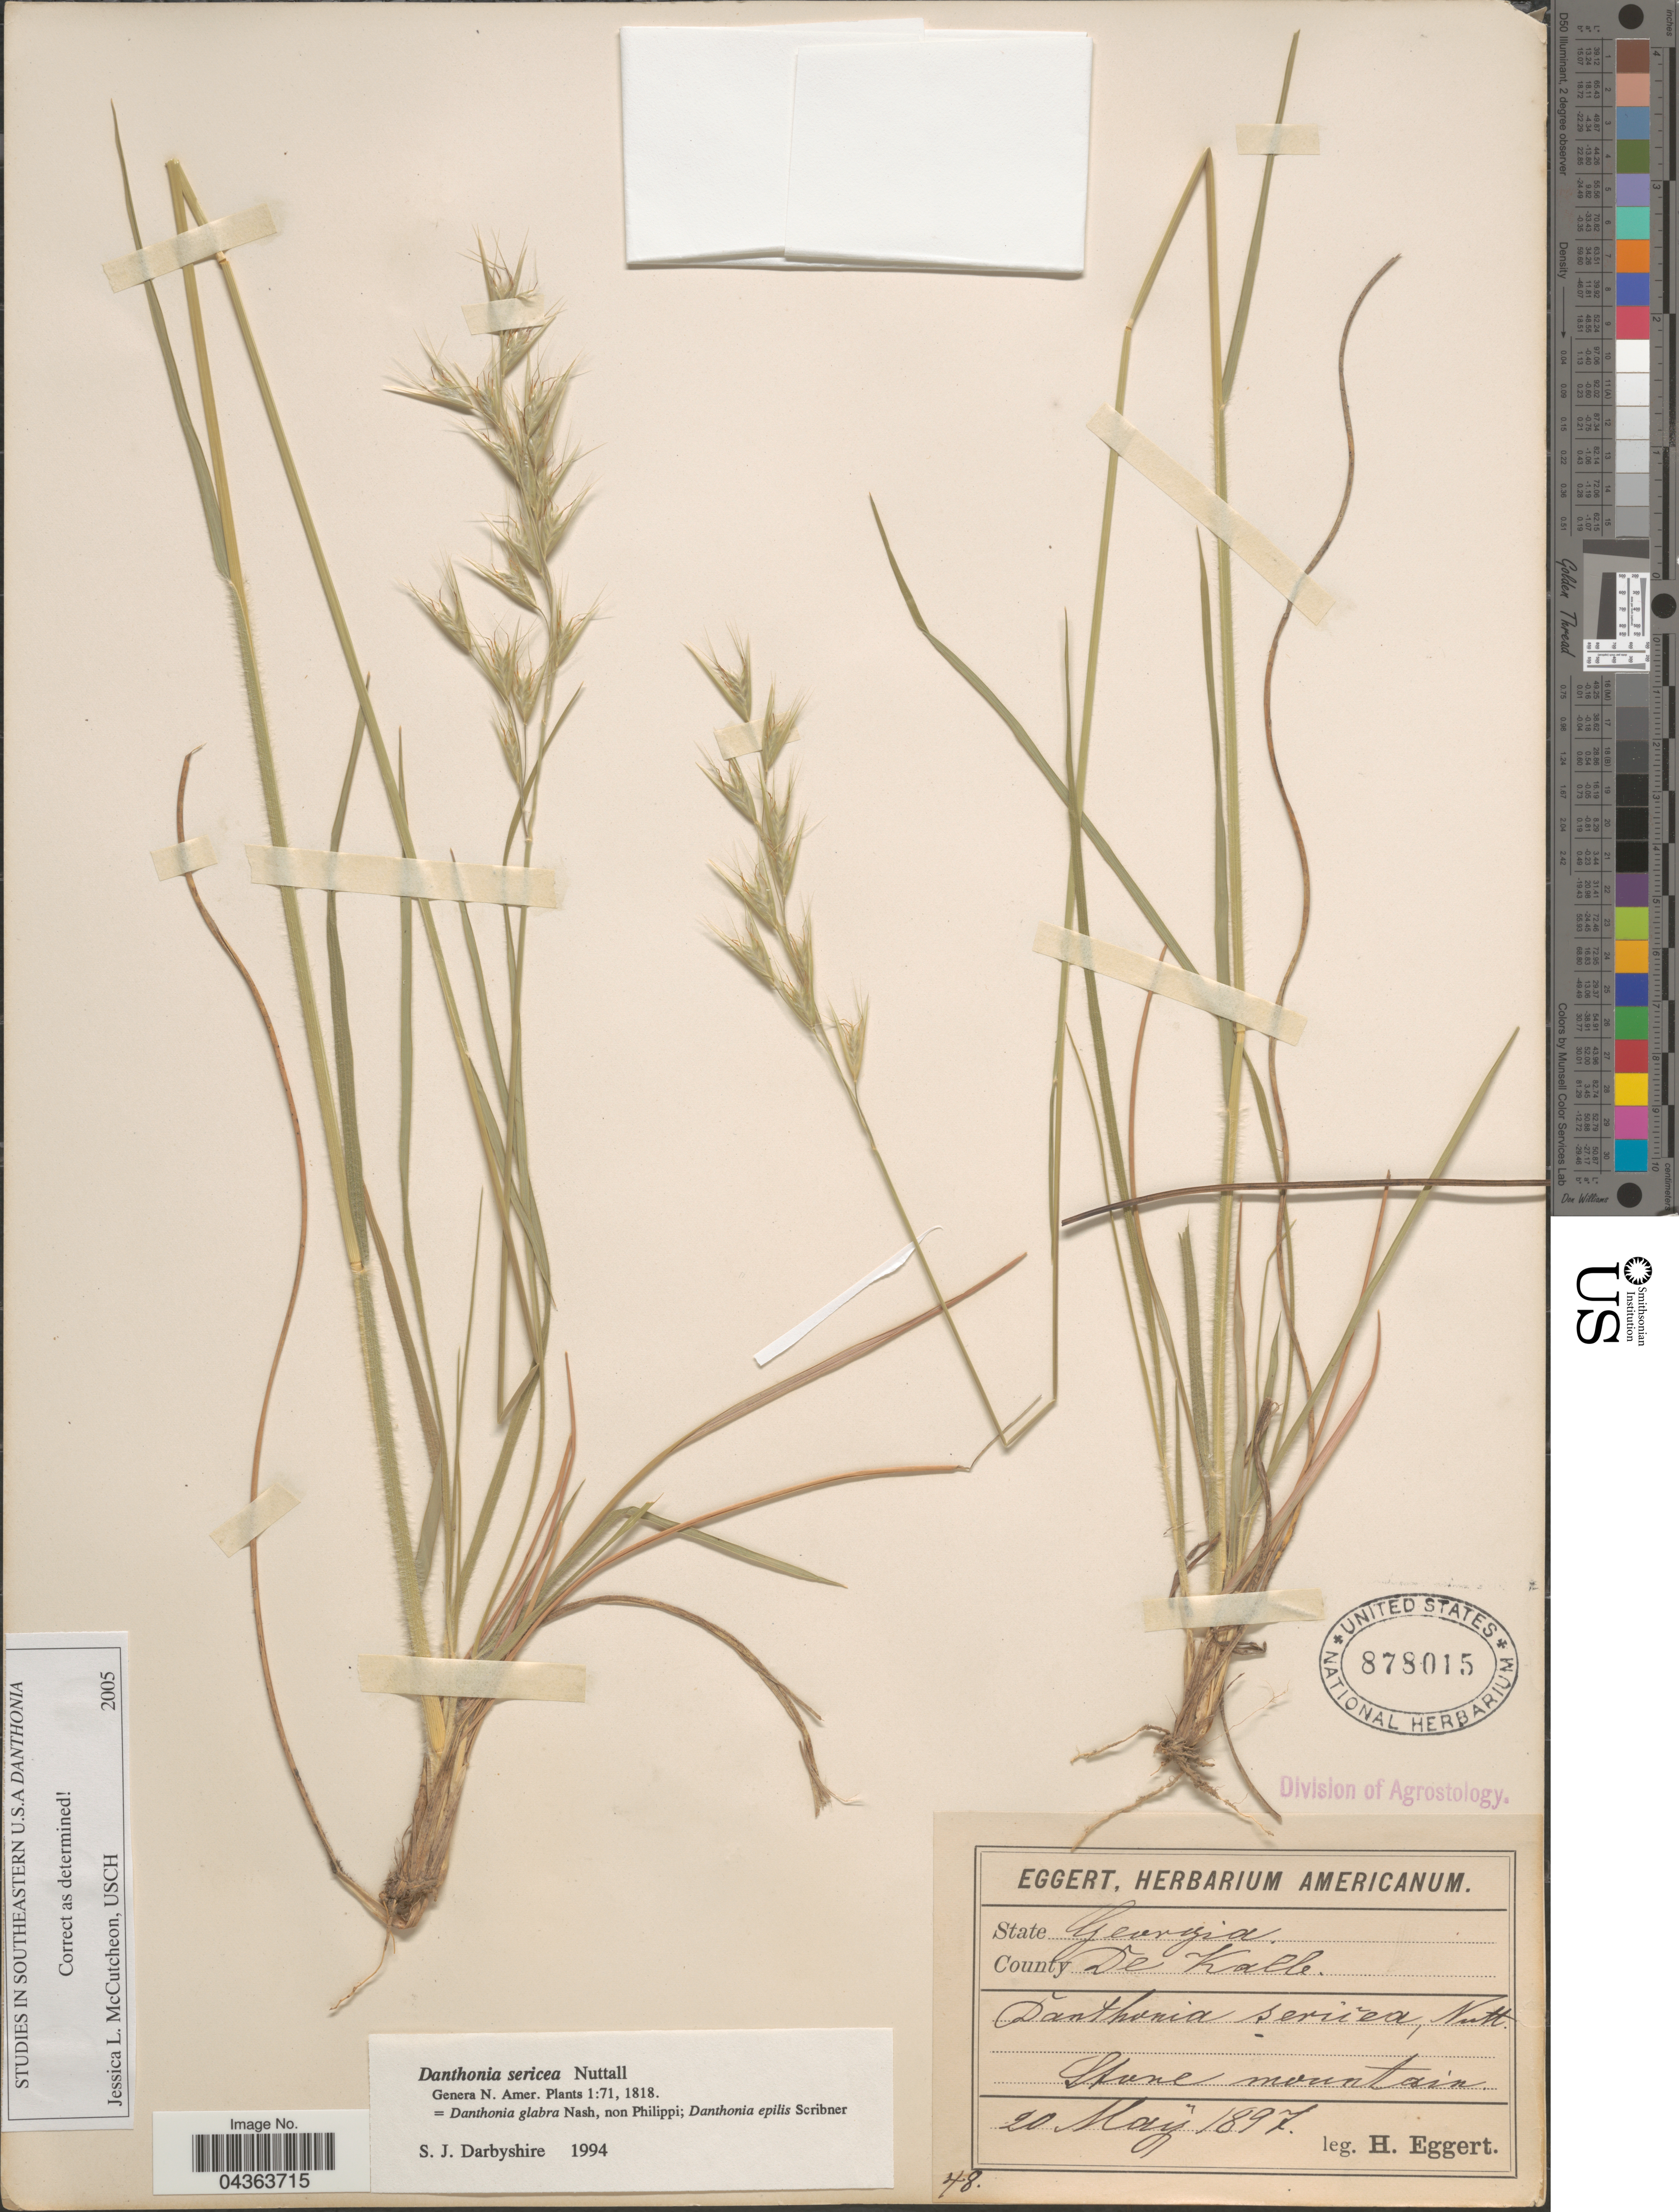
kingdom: Plantae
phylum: Tracheophyta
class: Liliopsida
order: Poales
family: Poaceae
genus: Danthonia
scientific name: Danthonia sericea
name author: Nutt.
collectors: H. Eggert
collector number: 48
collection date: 1897-03-20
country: United States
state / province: Georgia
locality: County DeKalb. Stone Mountain.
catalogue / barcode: US 878015